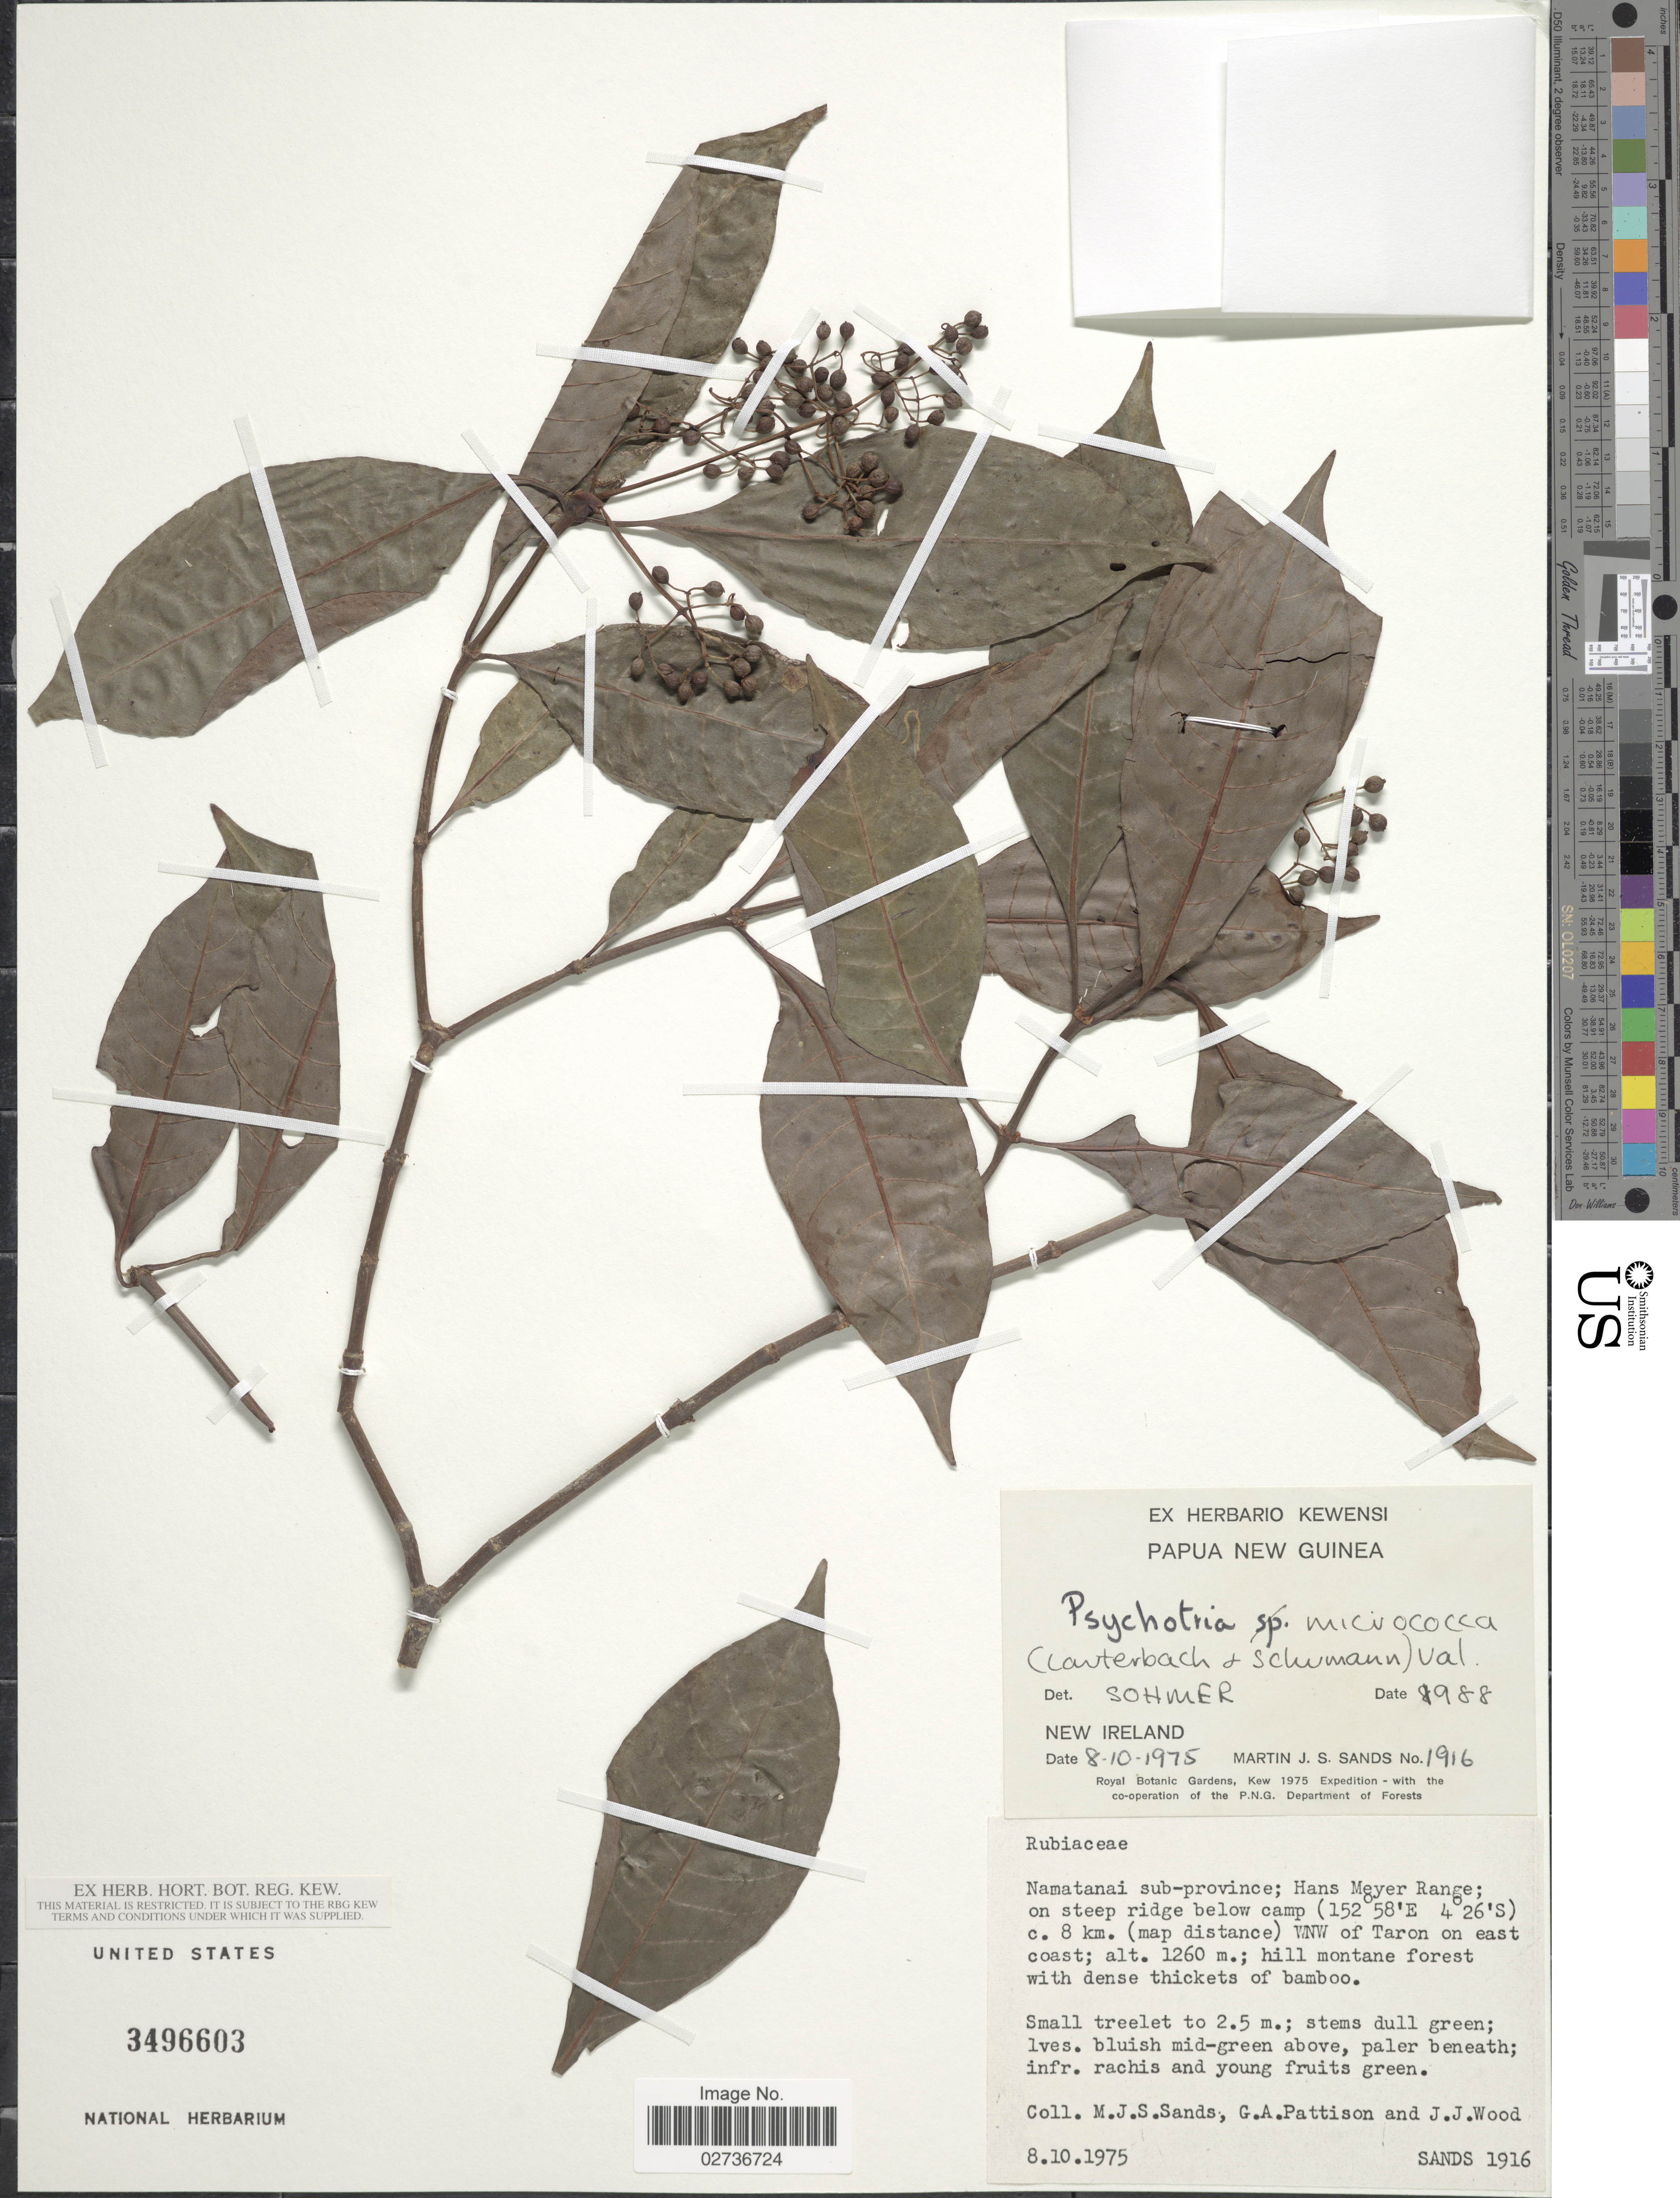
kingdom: Plantae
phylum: Tracheophyta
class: Magnoliopsida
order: Gentianales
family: Rubiaceae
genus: Psychotria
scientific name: Psychotria micrococca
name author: (Lauterb. & Shumann) Valeton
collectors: M. Sands, G. Pattison & J. Wood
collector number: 1916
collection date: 1975-10-08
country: Papua New Guinea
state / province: New Ireland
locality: Namatanai sub-province; Hans Meyer Range; on steep ridge below camp c. 8 km. (map distance) WNW of Taron on east coast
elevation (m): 1260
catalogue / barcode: US 3496603